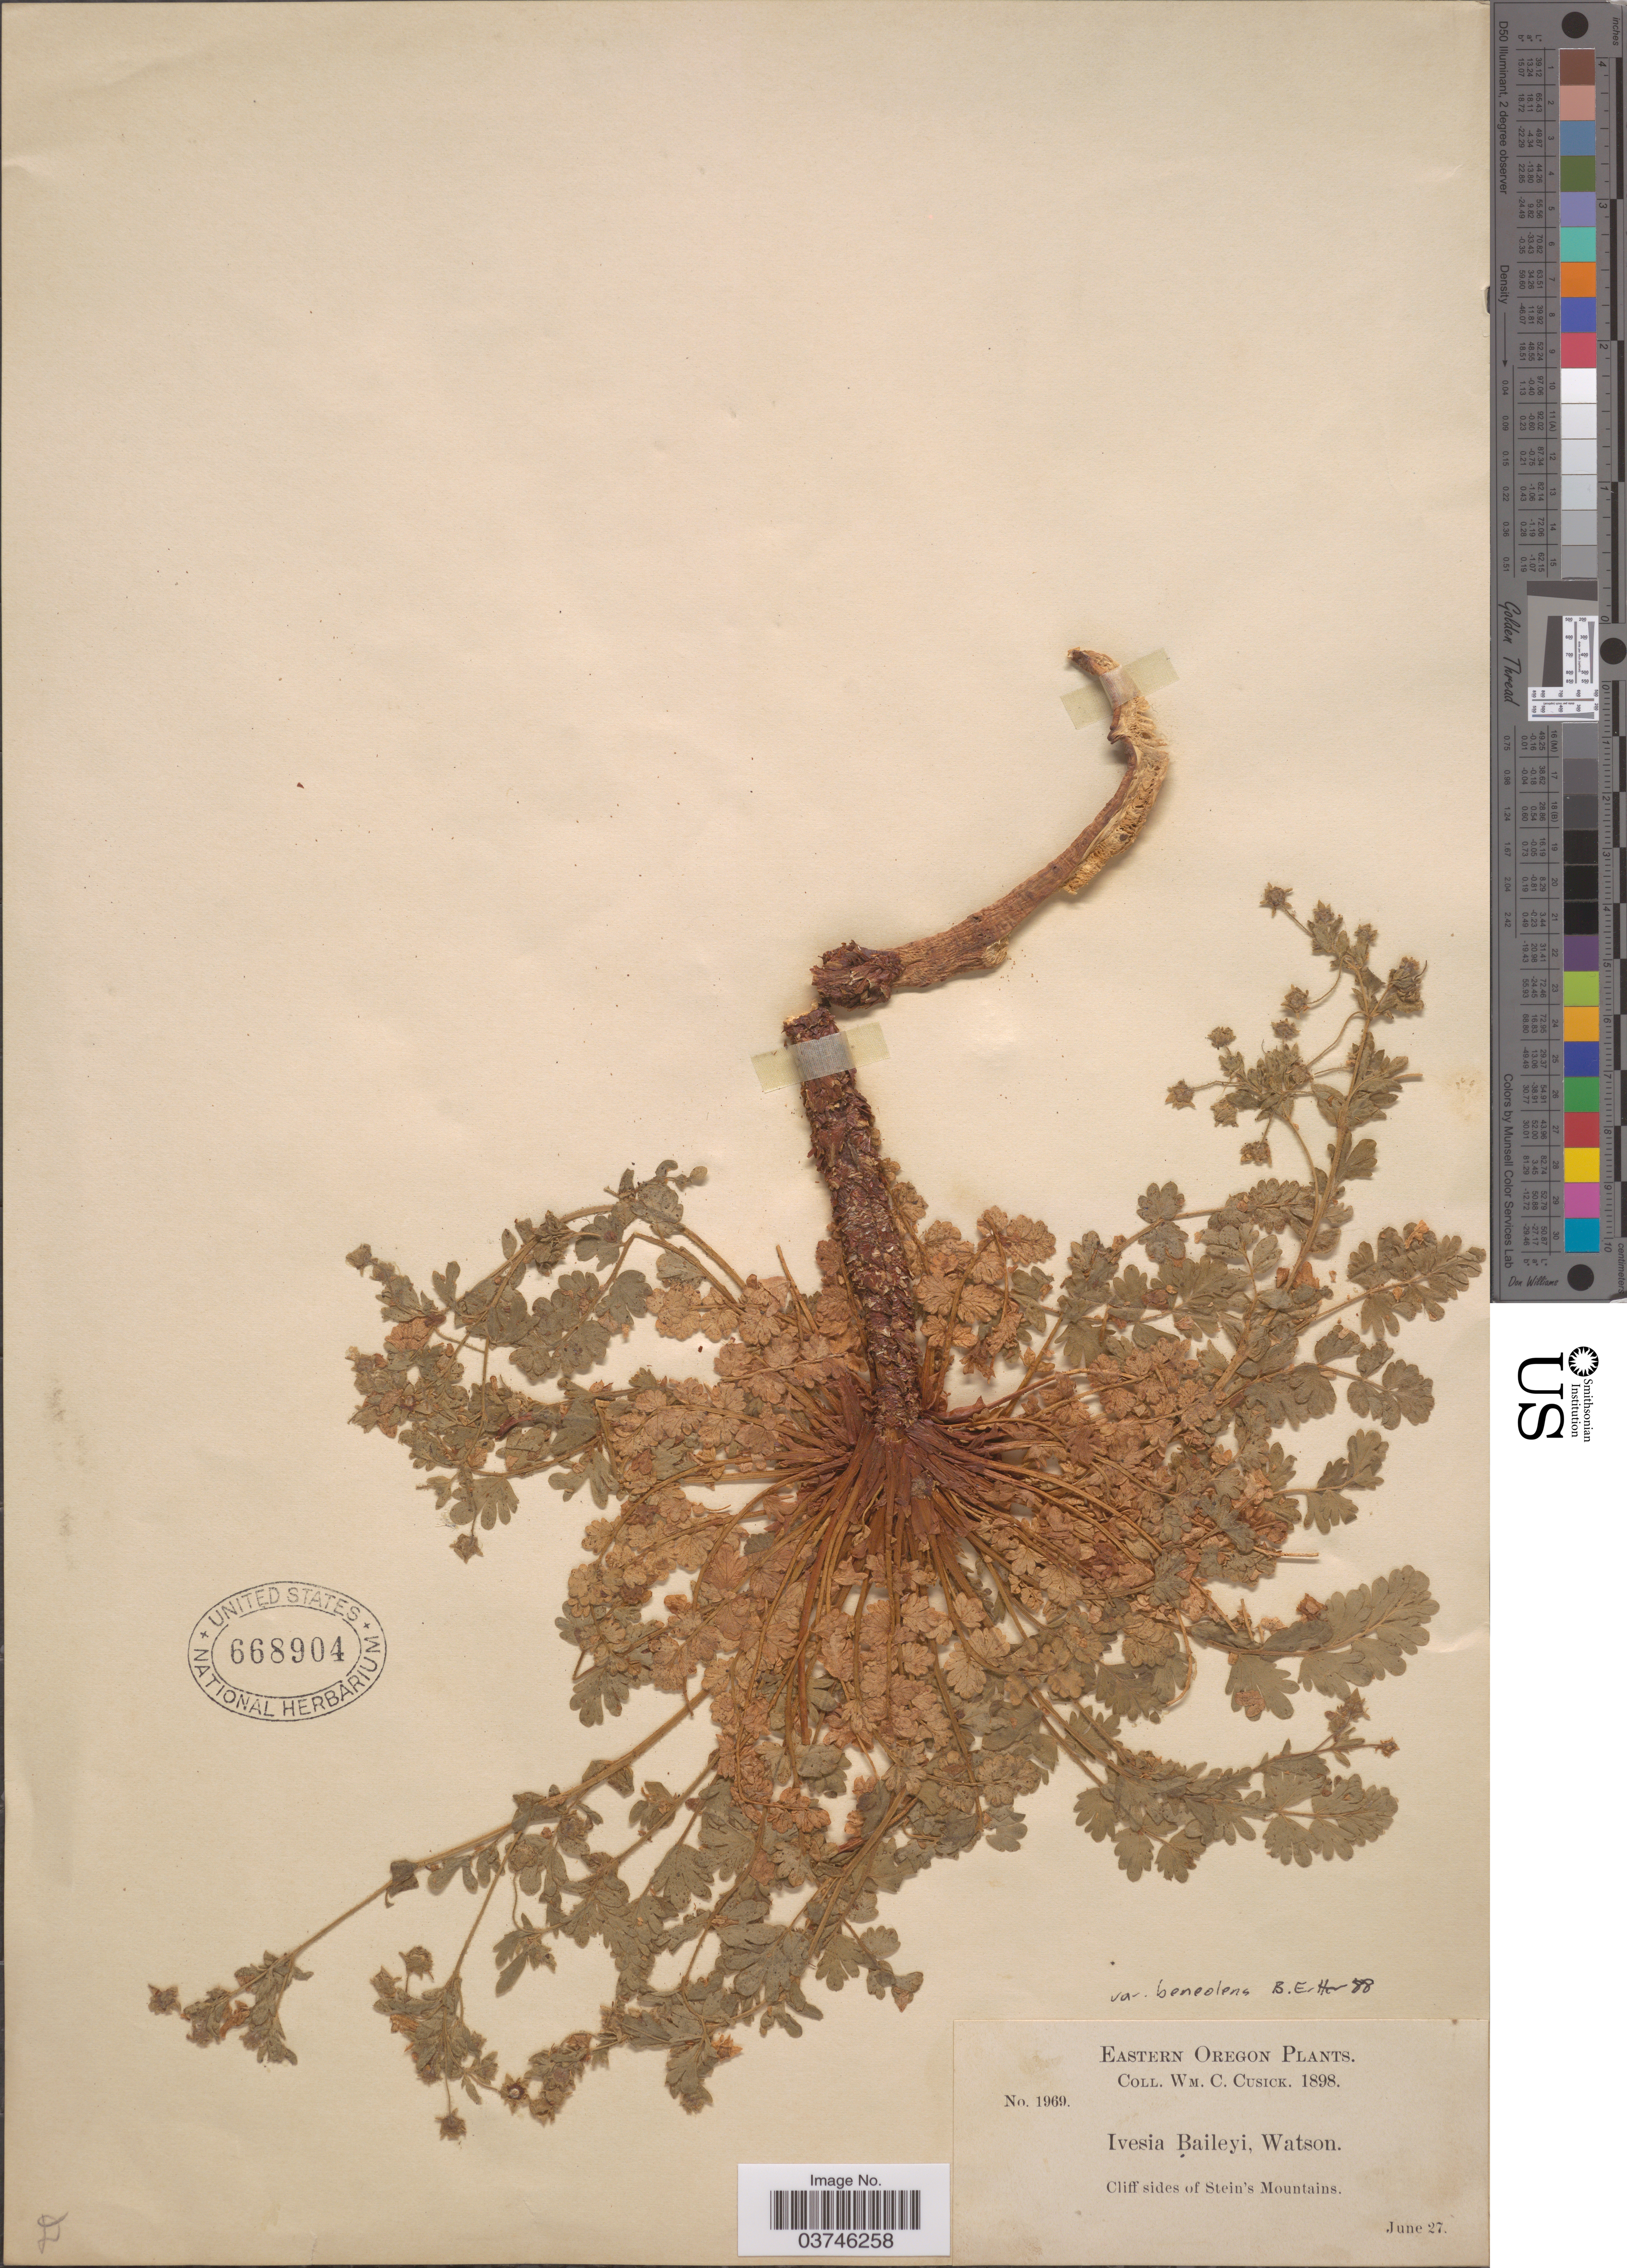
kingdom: Plantae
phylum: Tracheophyta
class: Magnoliopsida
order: Rosales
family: Rosaceae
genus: Potentilla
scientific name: Potentilla baileyi var. benolens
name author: (A. Nelson & J.F. Macbr.) Mosyakin & Shiyan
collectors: W. C. Cusick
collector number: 1969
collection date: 1898-06-27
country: United States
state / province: Oregon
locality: Eastern Oregon. Cliff sides of Stein's Mountains.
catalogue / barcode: US 668904